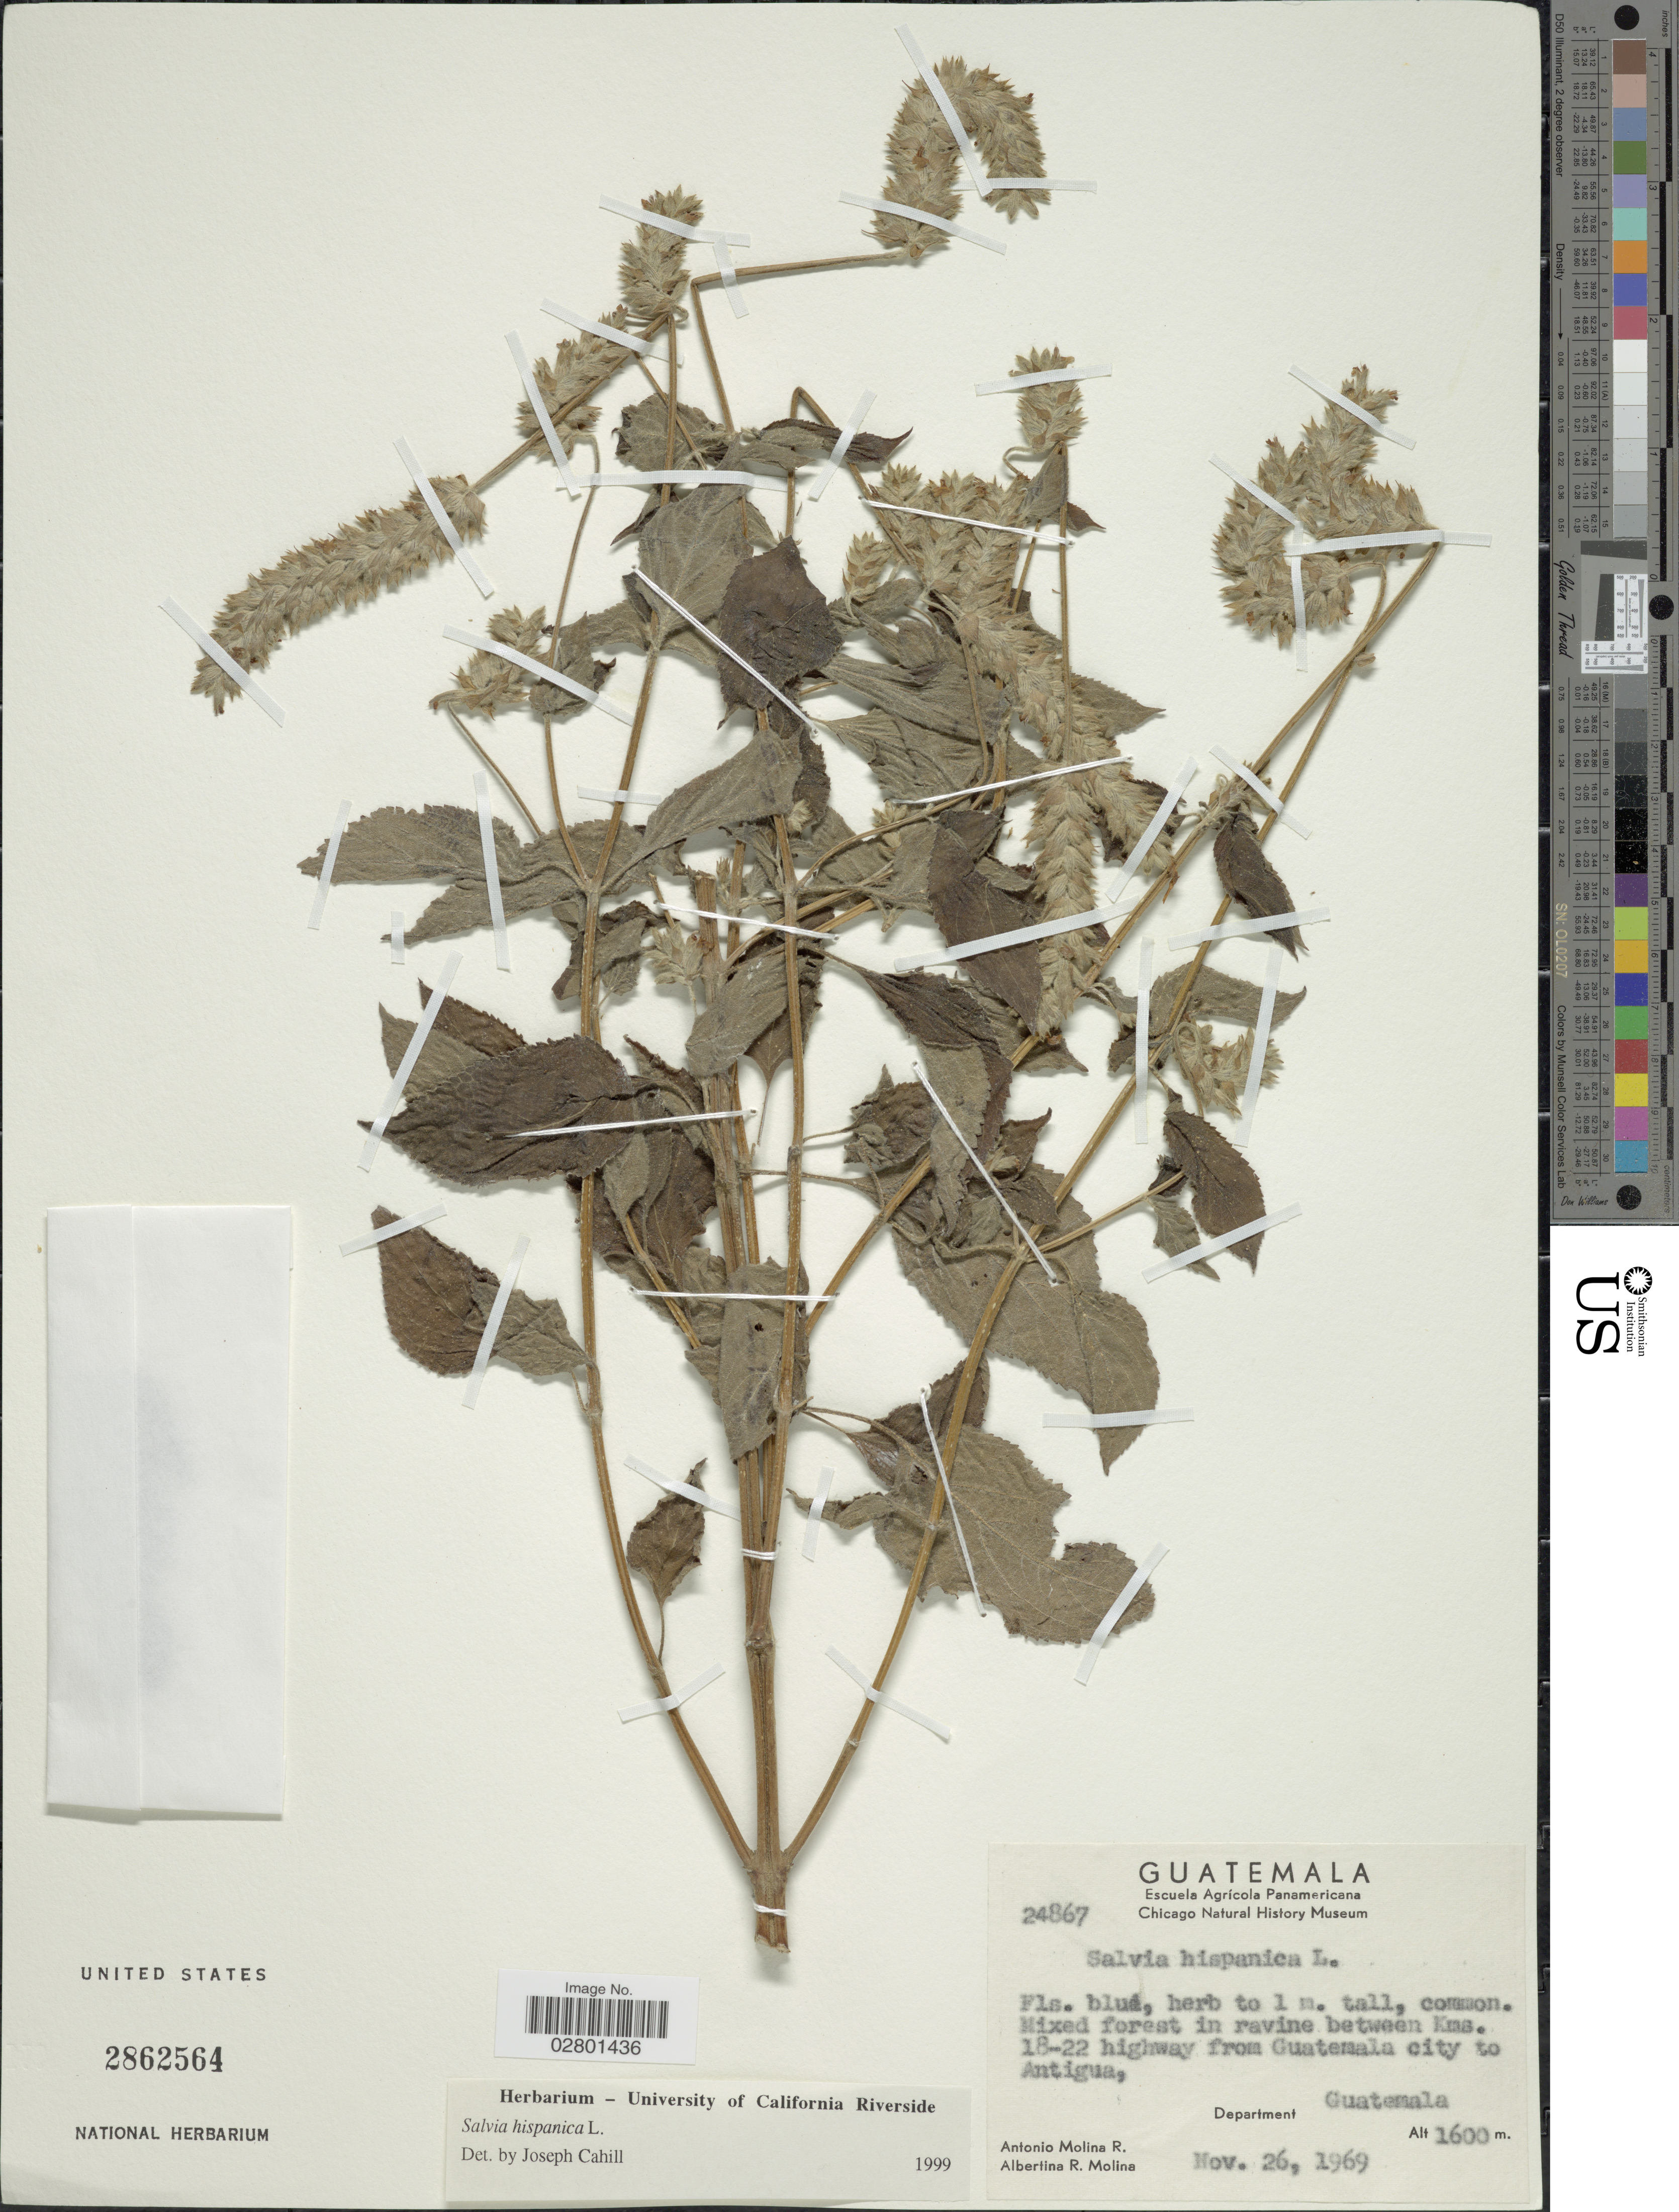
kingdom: Plantae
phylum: Tracheophyta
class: Magnoliopsida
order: Lamiales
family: Lamiaceae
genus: Salvia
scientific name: Salvia hispanica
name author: L.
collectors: A. Molina R. & A. R. Molina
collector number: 24867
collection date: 1969-11-26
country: Guatemala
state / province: Guatemala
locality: Mixed forest in ravine between Kms. 18-22 highway from Guatemala city to Antigua. Department Guatemala.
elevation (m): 1600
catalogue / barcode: US 2862564